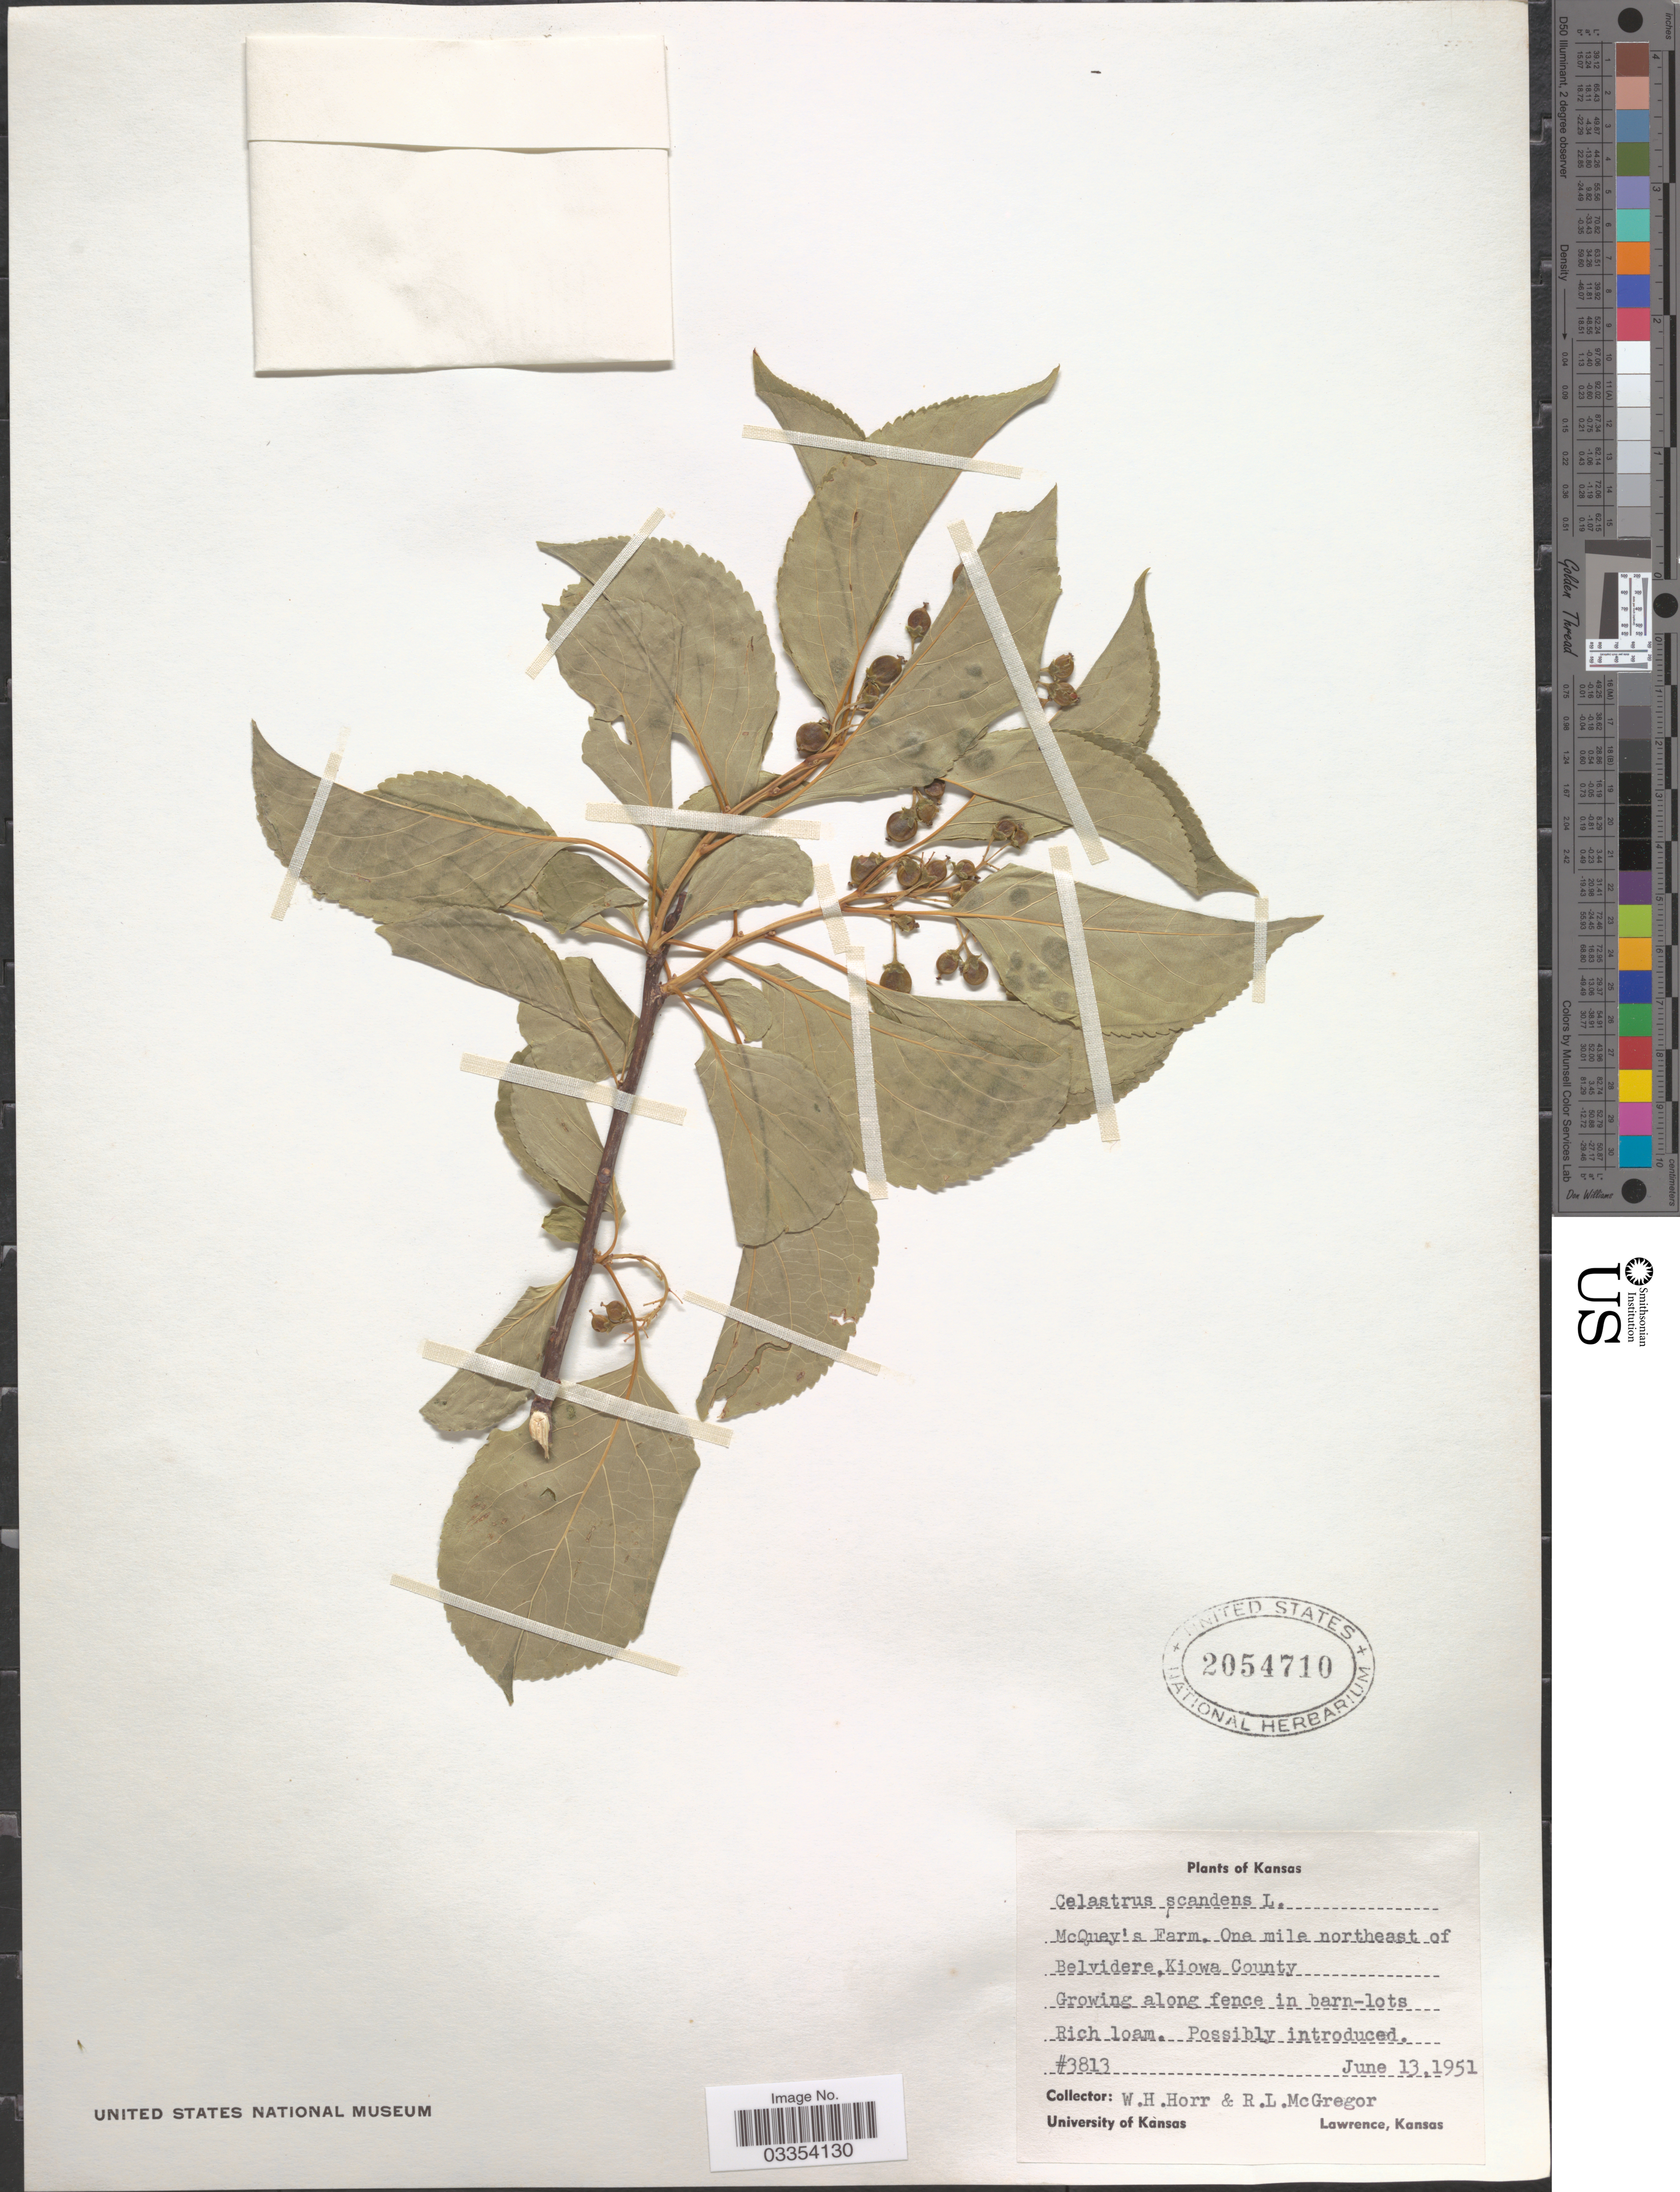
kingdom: Plantae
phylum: Tracheophyta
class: Magnoliopsida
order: Celastrales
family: Celastraceae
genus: Celastrus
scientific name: Celastrus scandens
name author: L.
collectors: W. H. Horr & R. McGregor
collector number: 3813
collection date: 1951-06-13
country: United States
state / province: Kansas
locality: McQuey's Farm. One mile northeast of Belvidere, Kiowa County. Growing along fence in barn-plots. Lawrence. [unsure placement]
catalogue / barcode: US 2054710